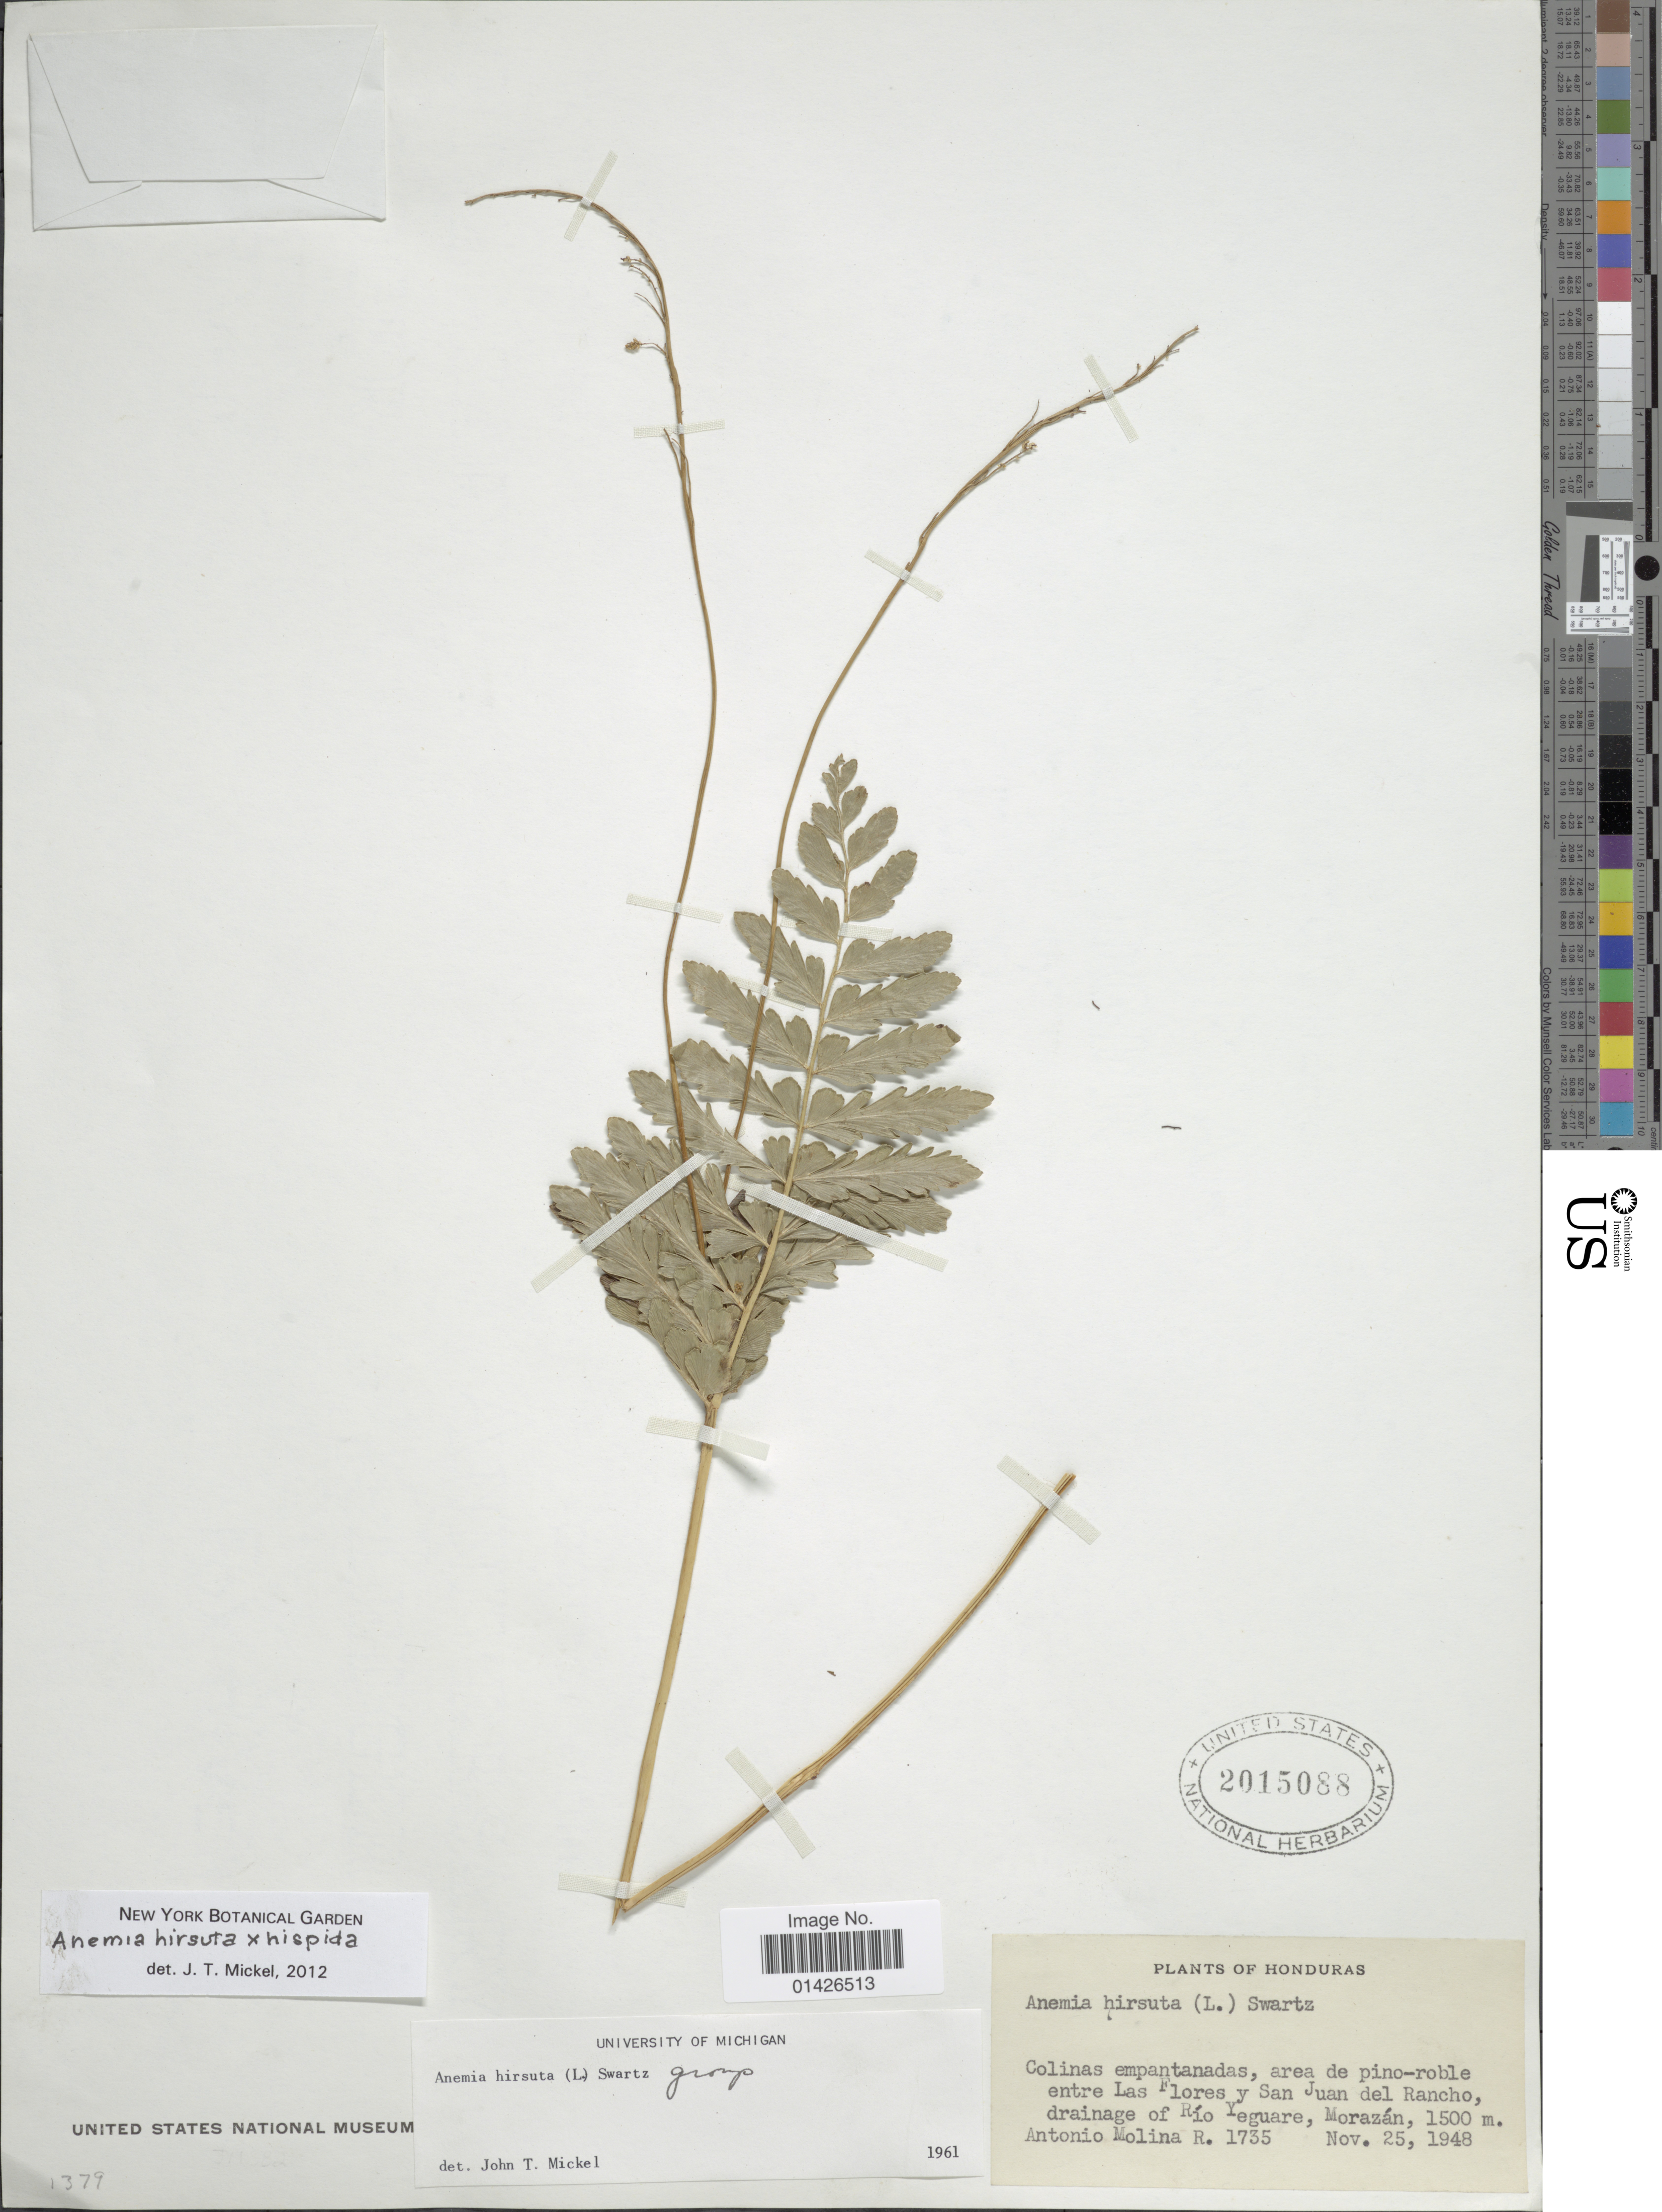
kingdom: Plantae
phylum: Tracheophyta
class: Polypodiopsida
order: Schizaeales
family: Anemiaceae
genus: Anemia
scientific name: Anemia hirsuta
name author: (L.) Sw.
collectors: A. Molina R.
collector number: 1735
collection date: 1948-11-25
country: Honduras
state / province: Fco. Morazán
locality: Entre Las Flores y San Juan del Rancho, drainage of Rio Yeguare, Morazán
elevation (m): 1500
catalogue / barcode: US 2015088